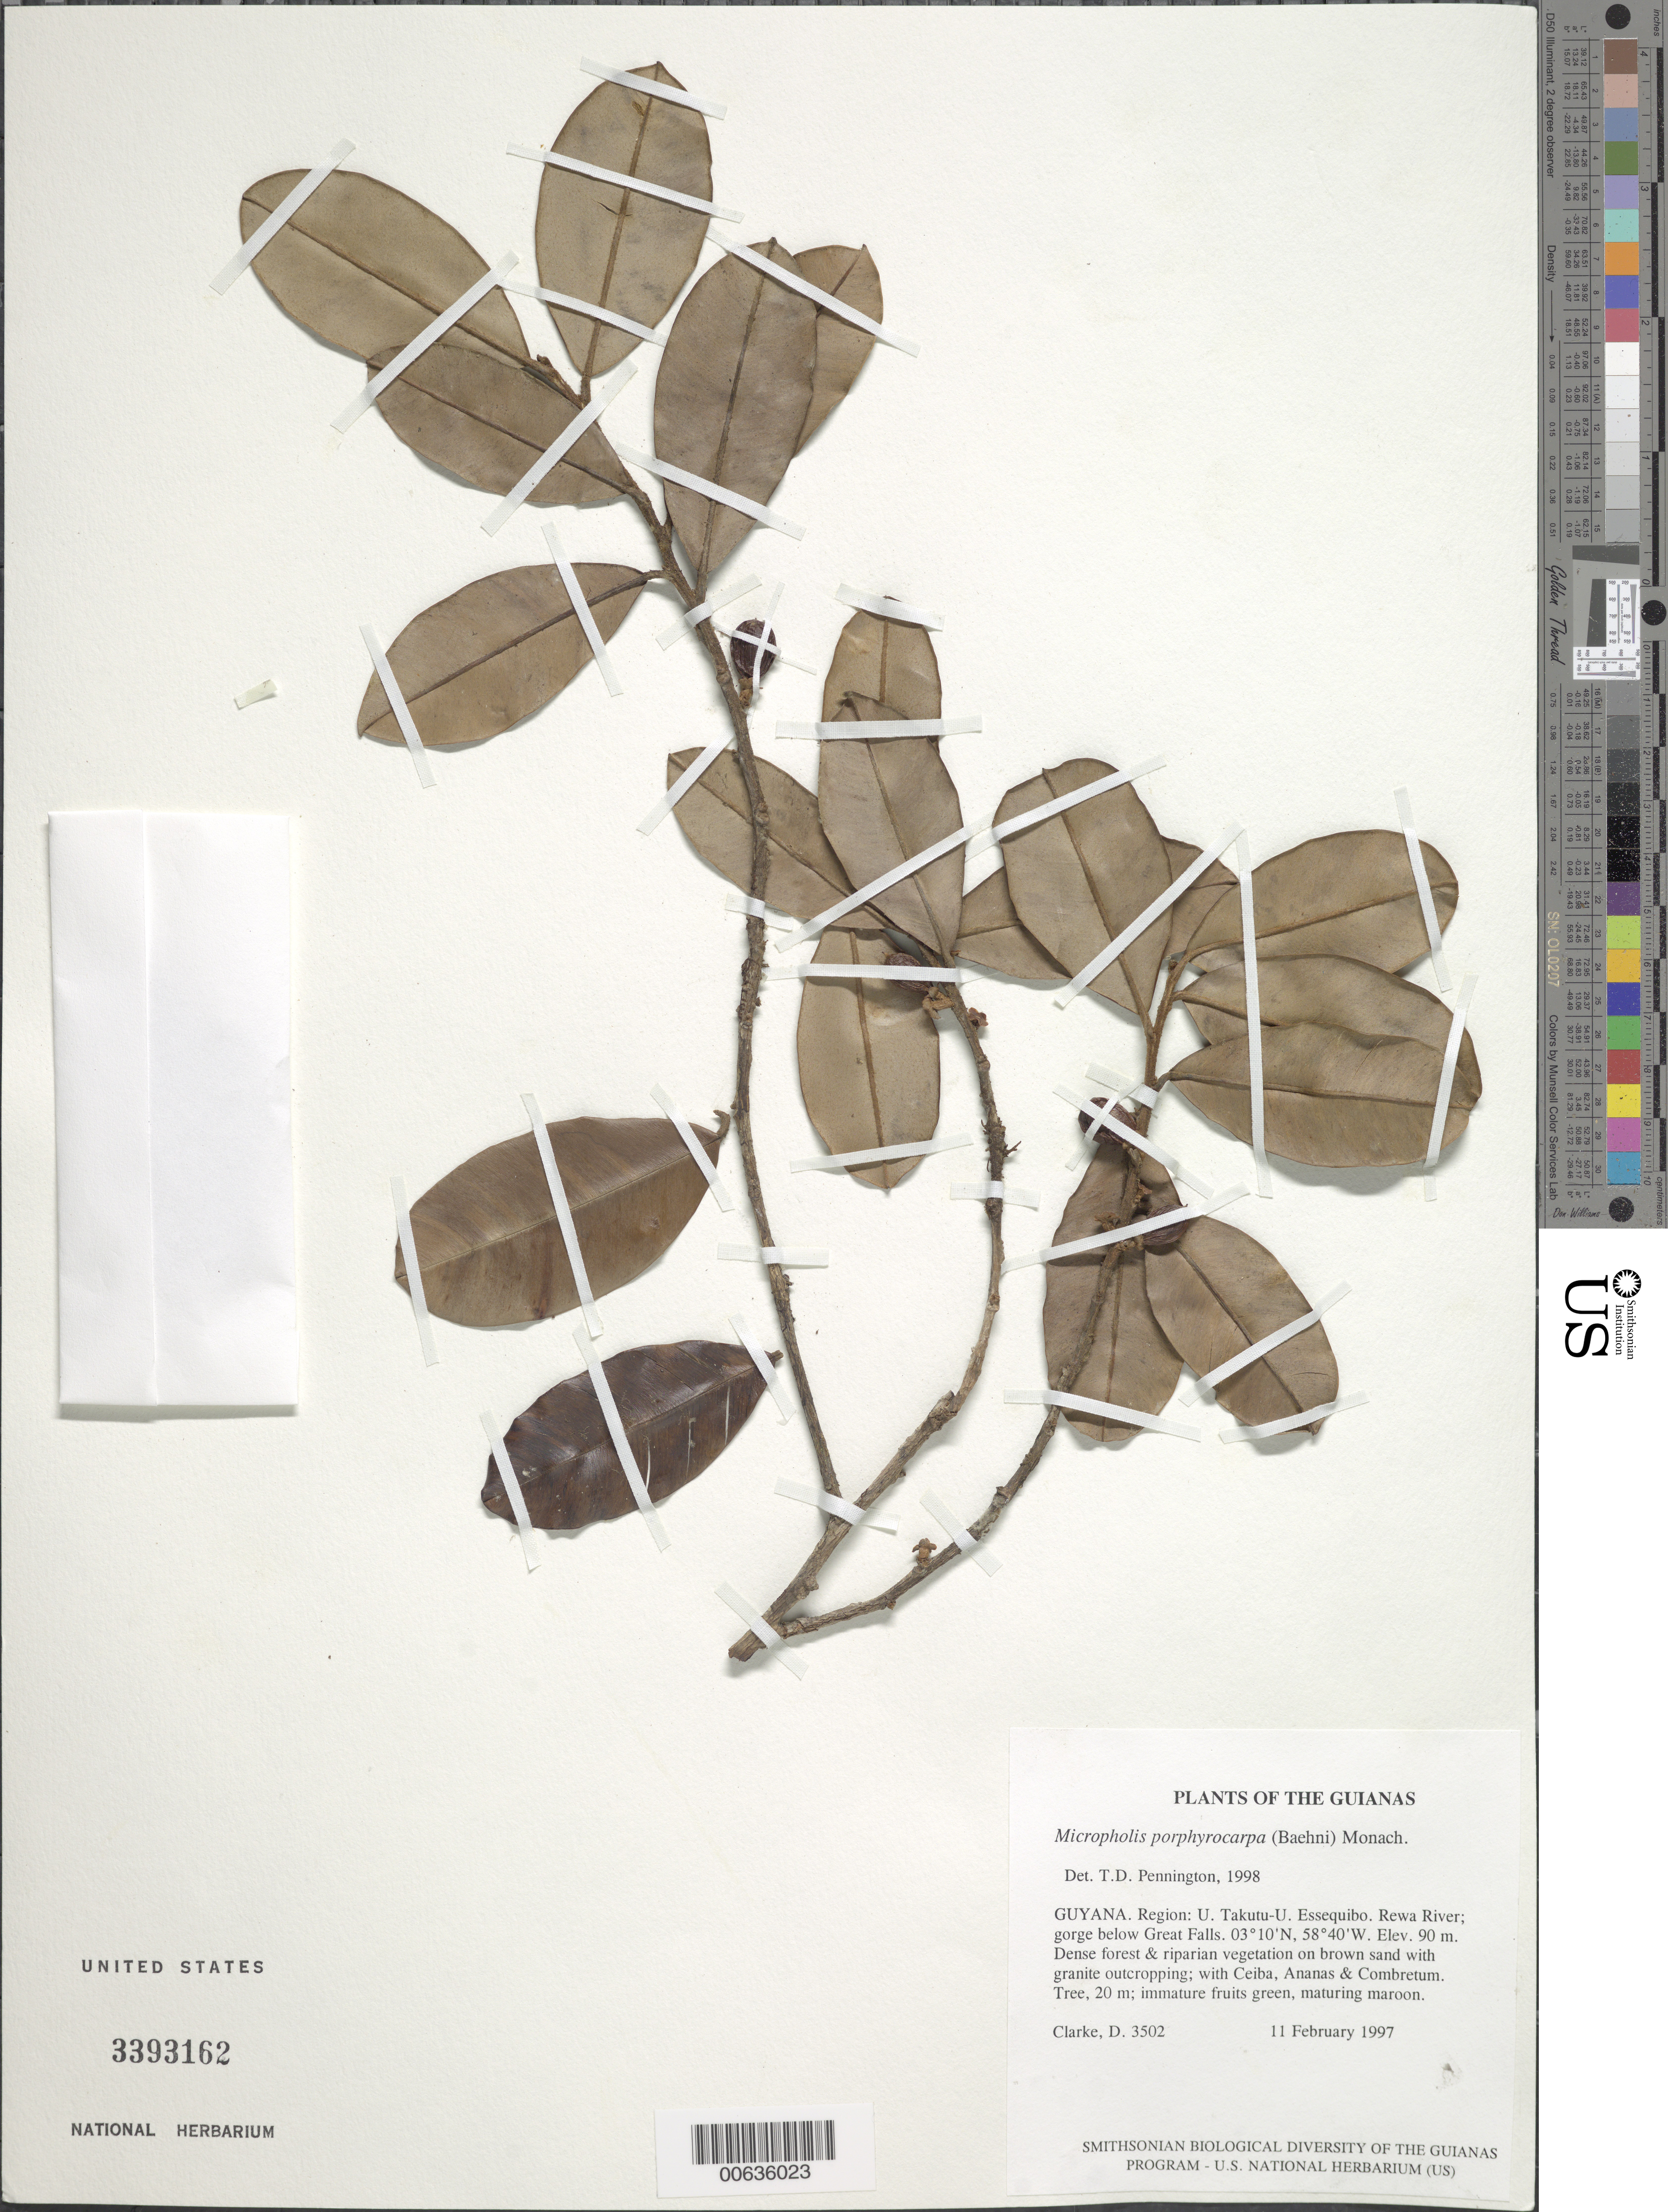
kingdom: Plantae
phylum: Tracheophyta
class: Magnoliopsida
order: Ericales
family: Sapotaceae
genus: Micropholis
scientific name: Micropholis porphyrocarpa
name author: (Baehni) Monach.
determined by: Pennington, T. D., (K)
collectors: H. D. Clarke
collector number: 3502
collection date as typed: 11 February 1997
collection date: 1997-02-11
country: Guyana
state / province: U. Takutu-U. Essequibo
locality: Rewa River; gorge below Great Falls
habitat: Dense forest & riparian vegetation on brown sand with granite outcropping; with Ceiba, Ananas & Combretum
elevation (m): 90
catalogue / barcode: US 3393162